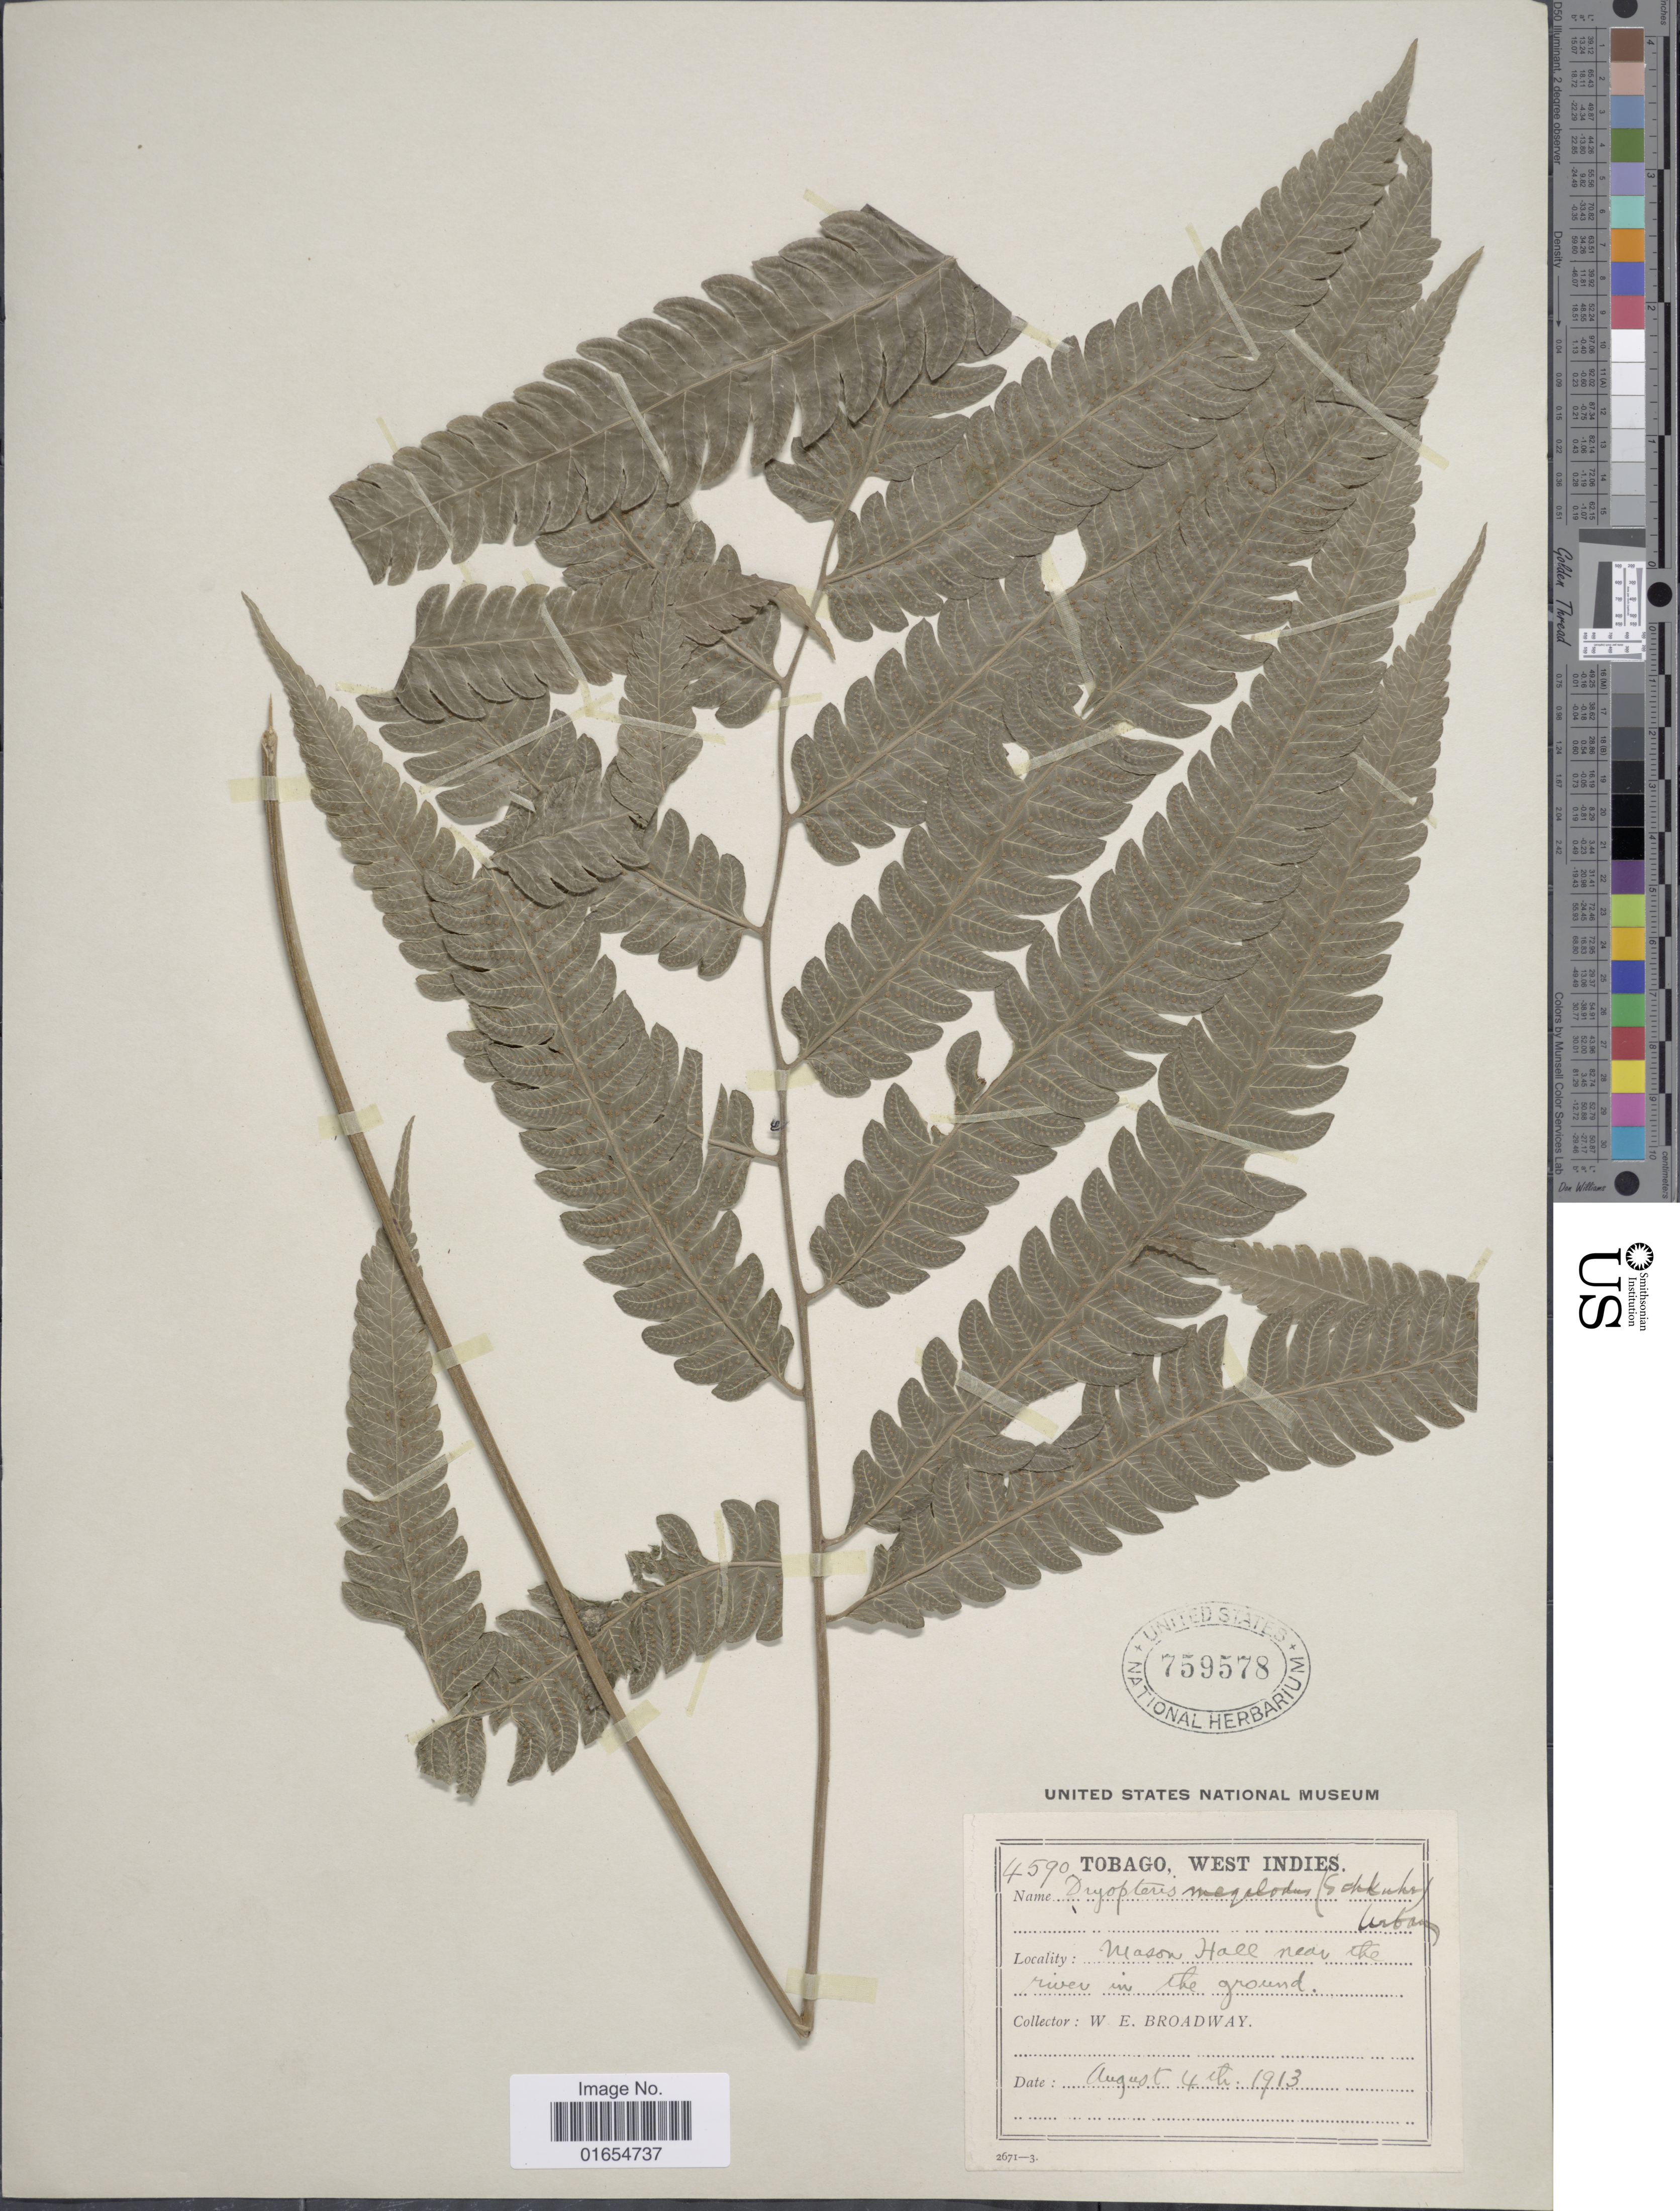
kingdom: Plantae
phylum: Tracheophyta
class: Polypodiopsida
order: Polypodiales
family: Thelypteridaceae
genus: Goniopteris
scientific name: Goniopteris pennata (Poir.) comb. nov., ined 2015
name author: (Poir.)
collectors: W. E. Broadway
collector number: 4590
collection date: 1913-08-04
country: Trinidad and Tobago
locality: Tobago, Mason Hall near the river in the ground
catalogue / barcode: US 759578